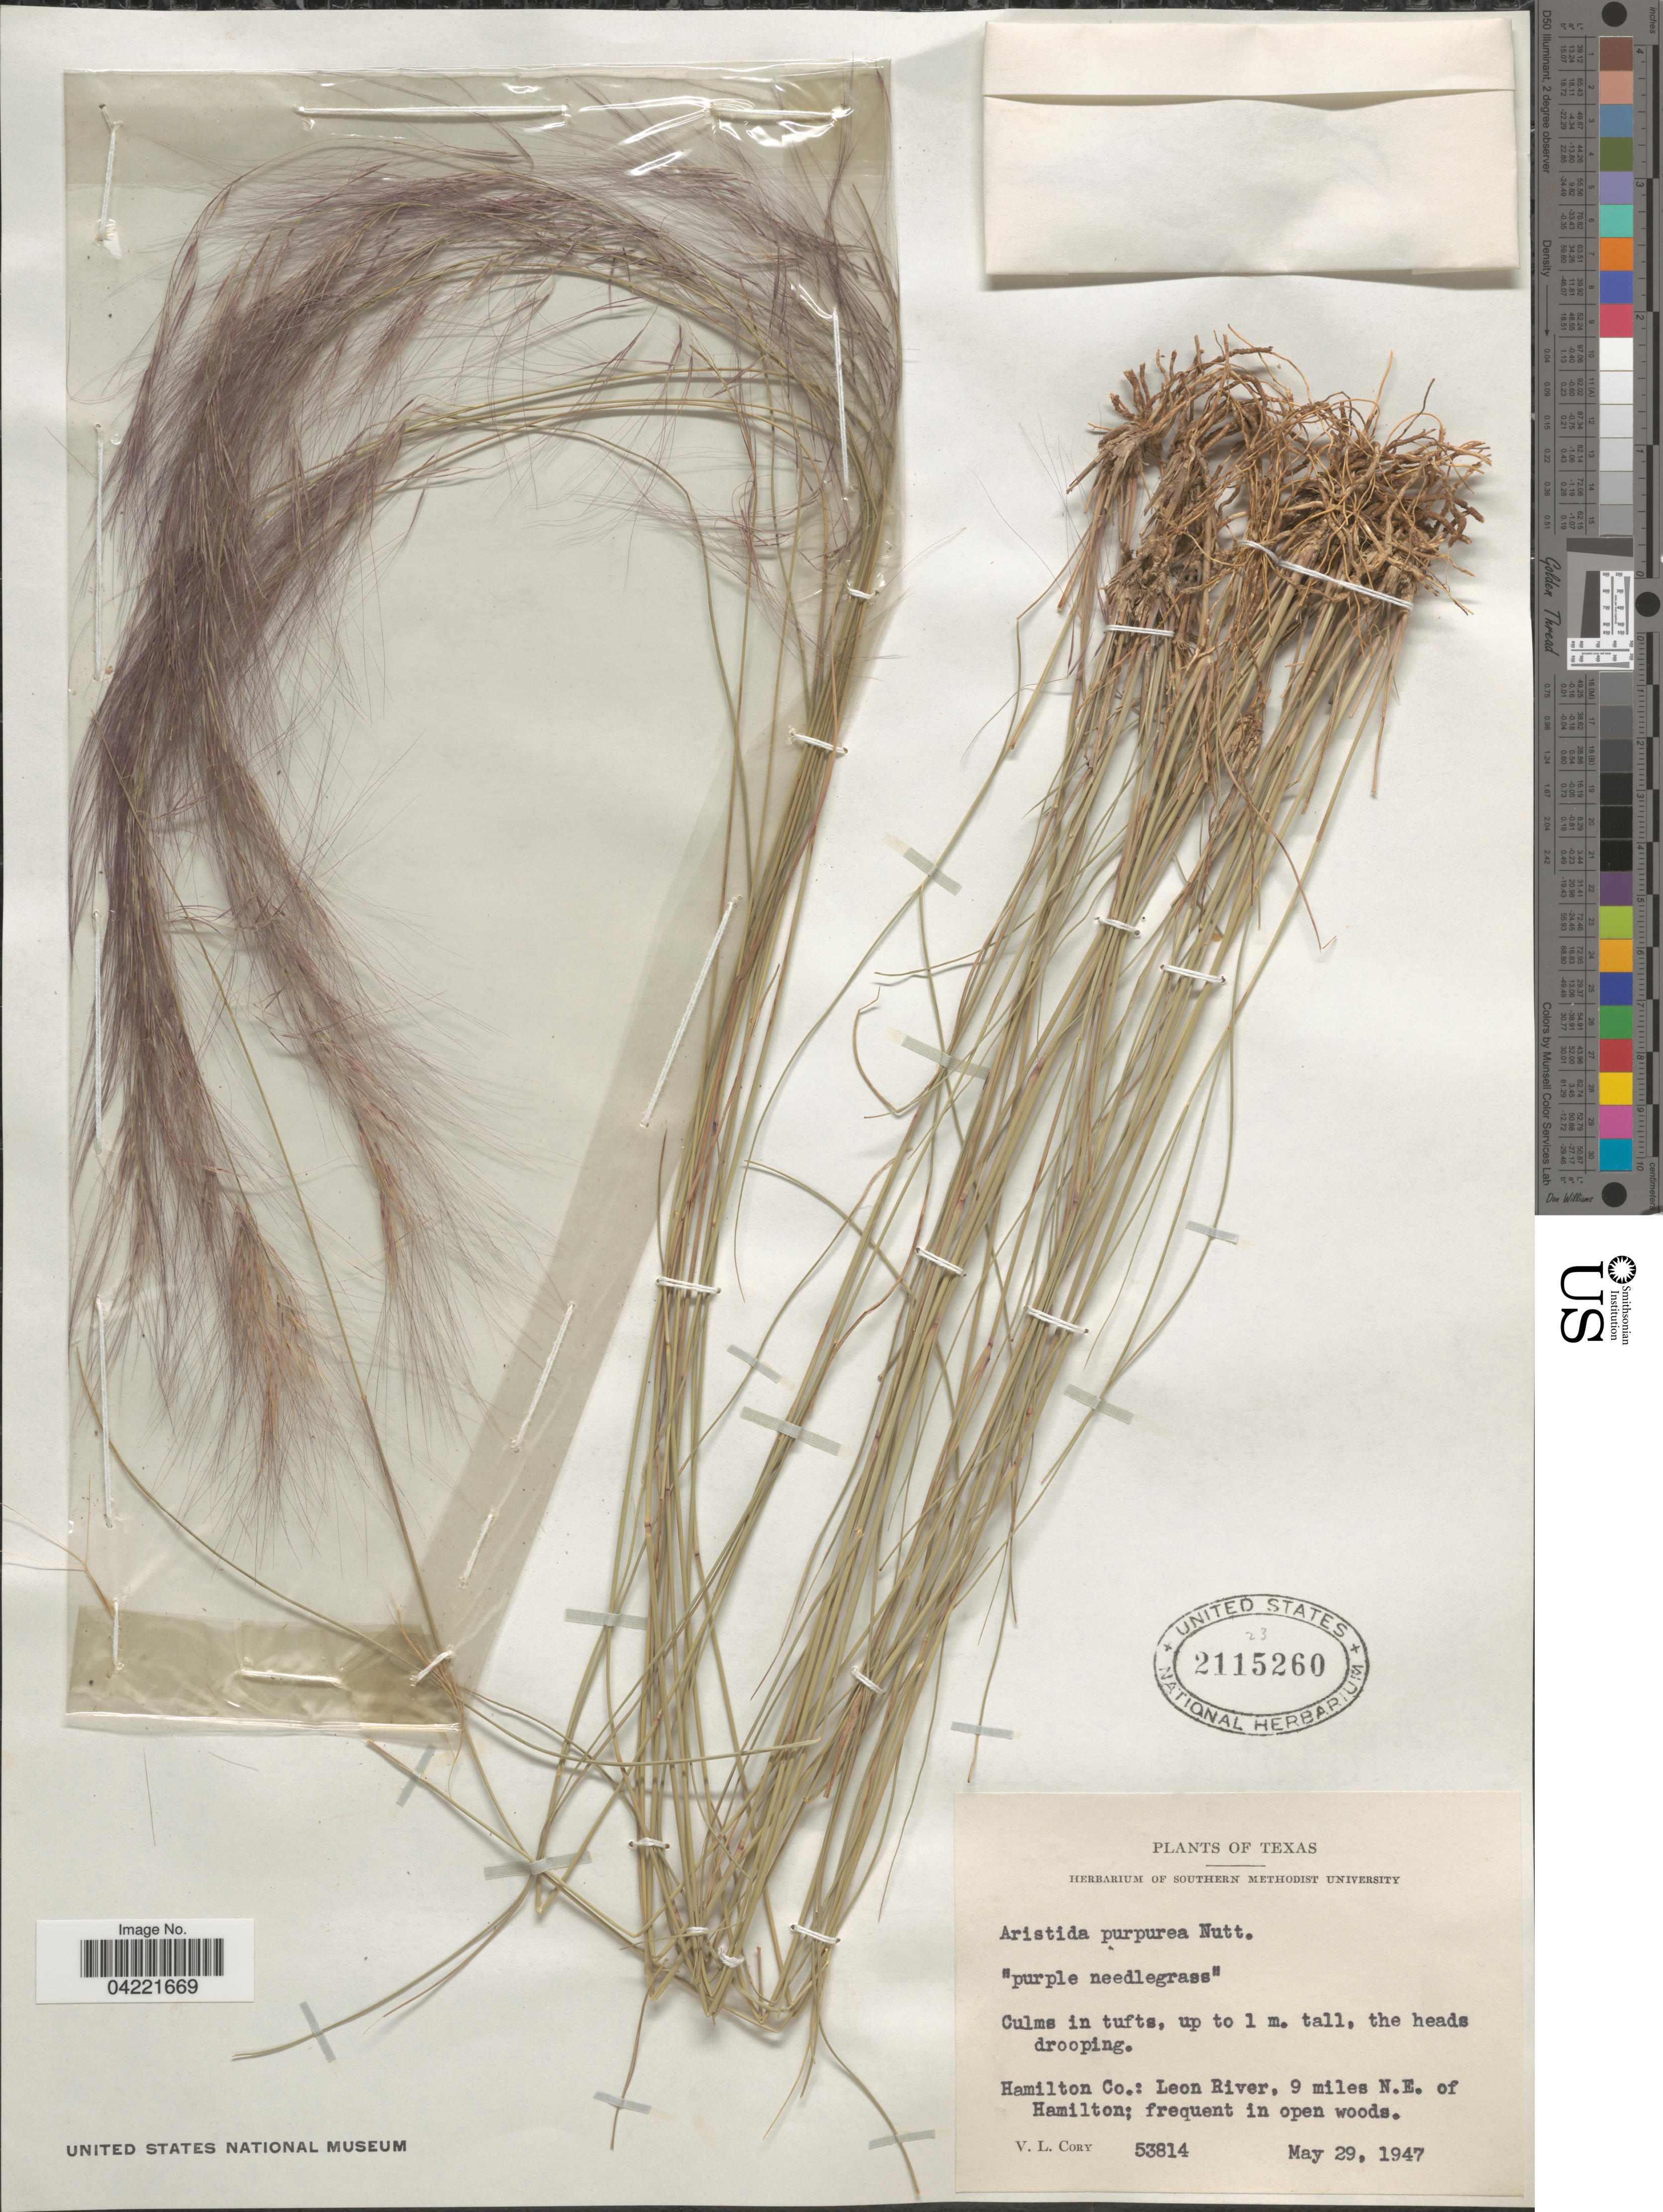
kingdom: Plantae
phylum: Tracheophyta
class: Liliopsida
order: Poales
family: Poaceae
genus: Aristida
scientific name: Aristida purpurea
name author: Nutt.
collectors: V. Cory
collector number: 53814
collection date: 1947-05-29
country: United States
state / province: Texas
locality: Hamilton Co.: Leon River, 9 miles N.E. of Hamilton.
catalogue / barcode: US 2115260